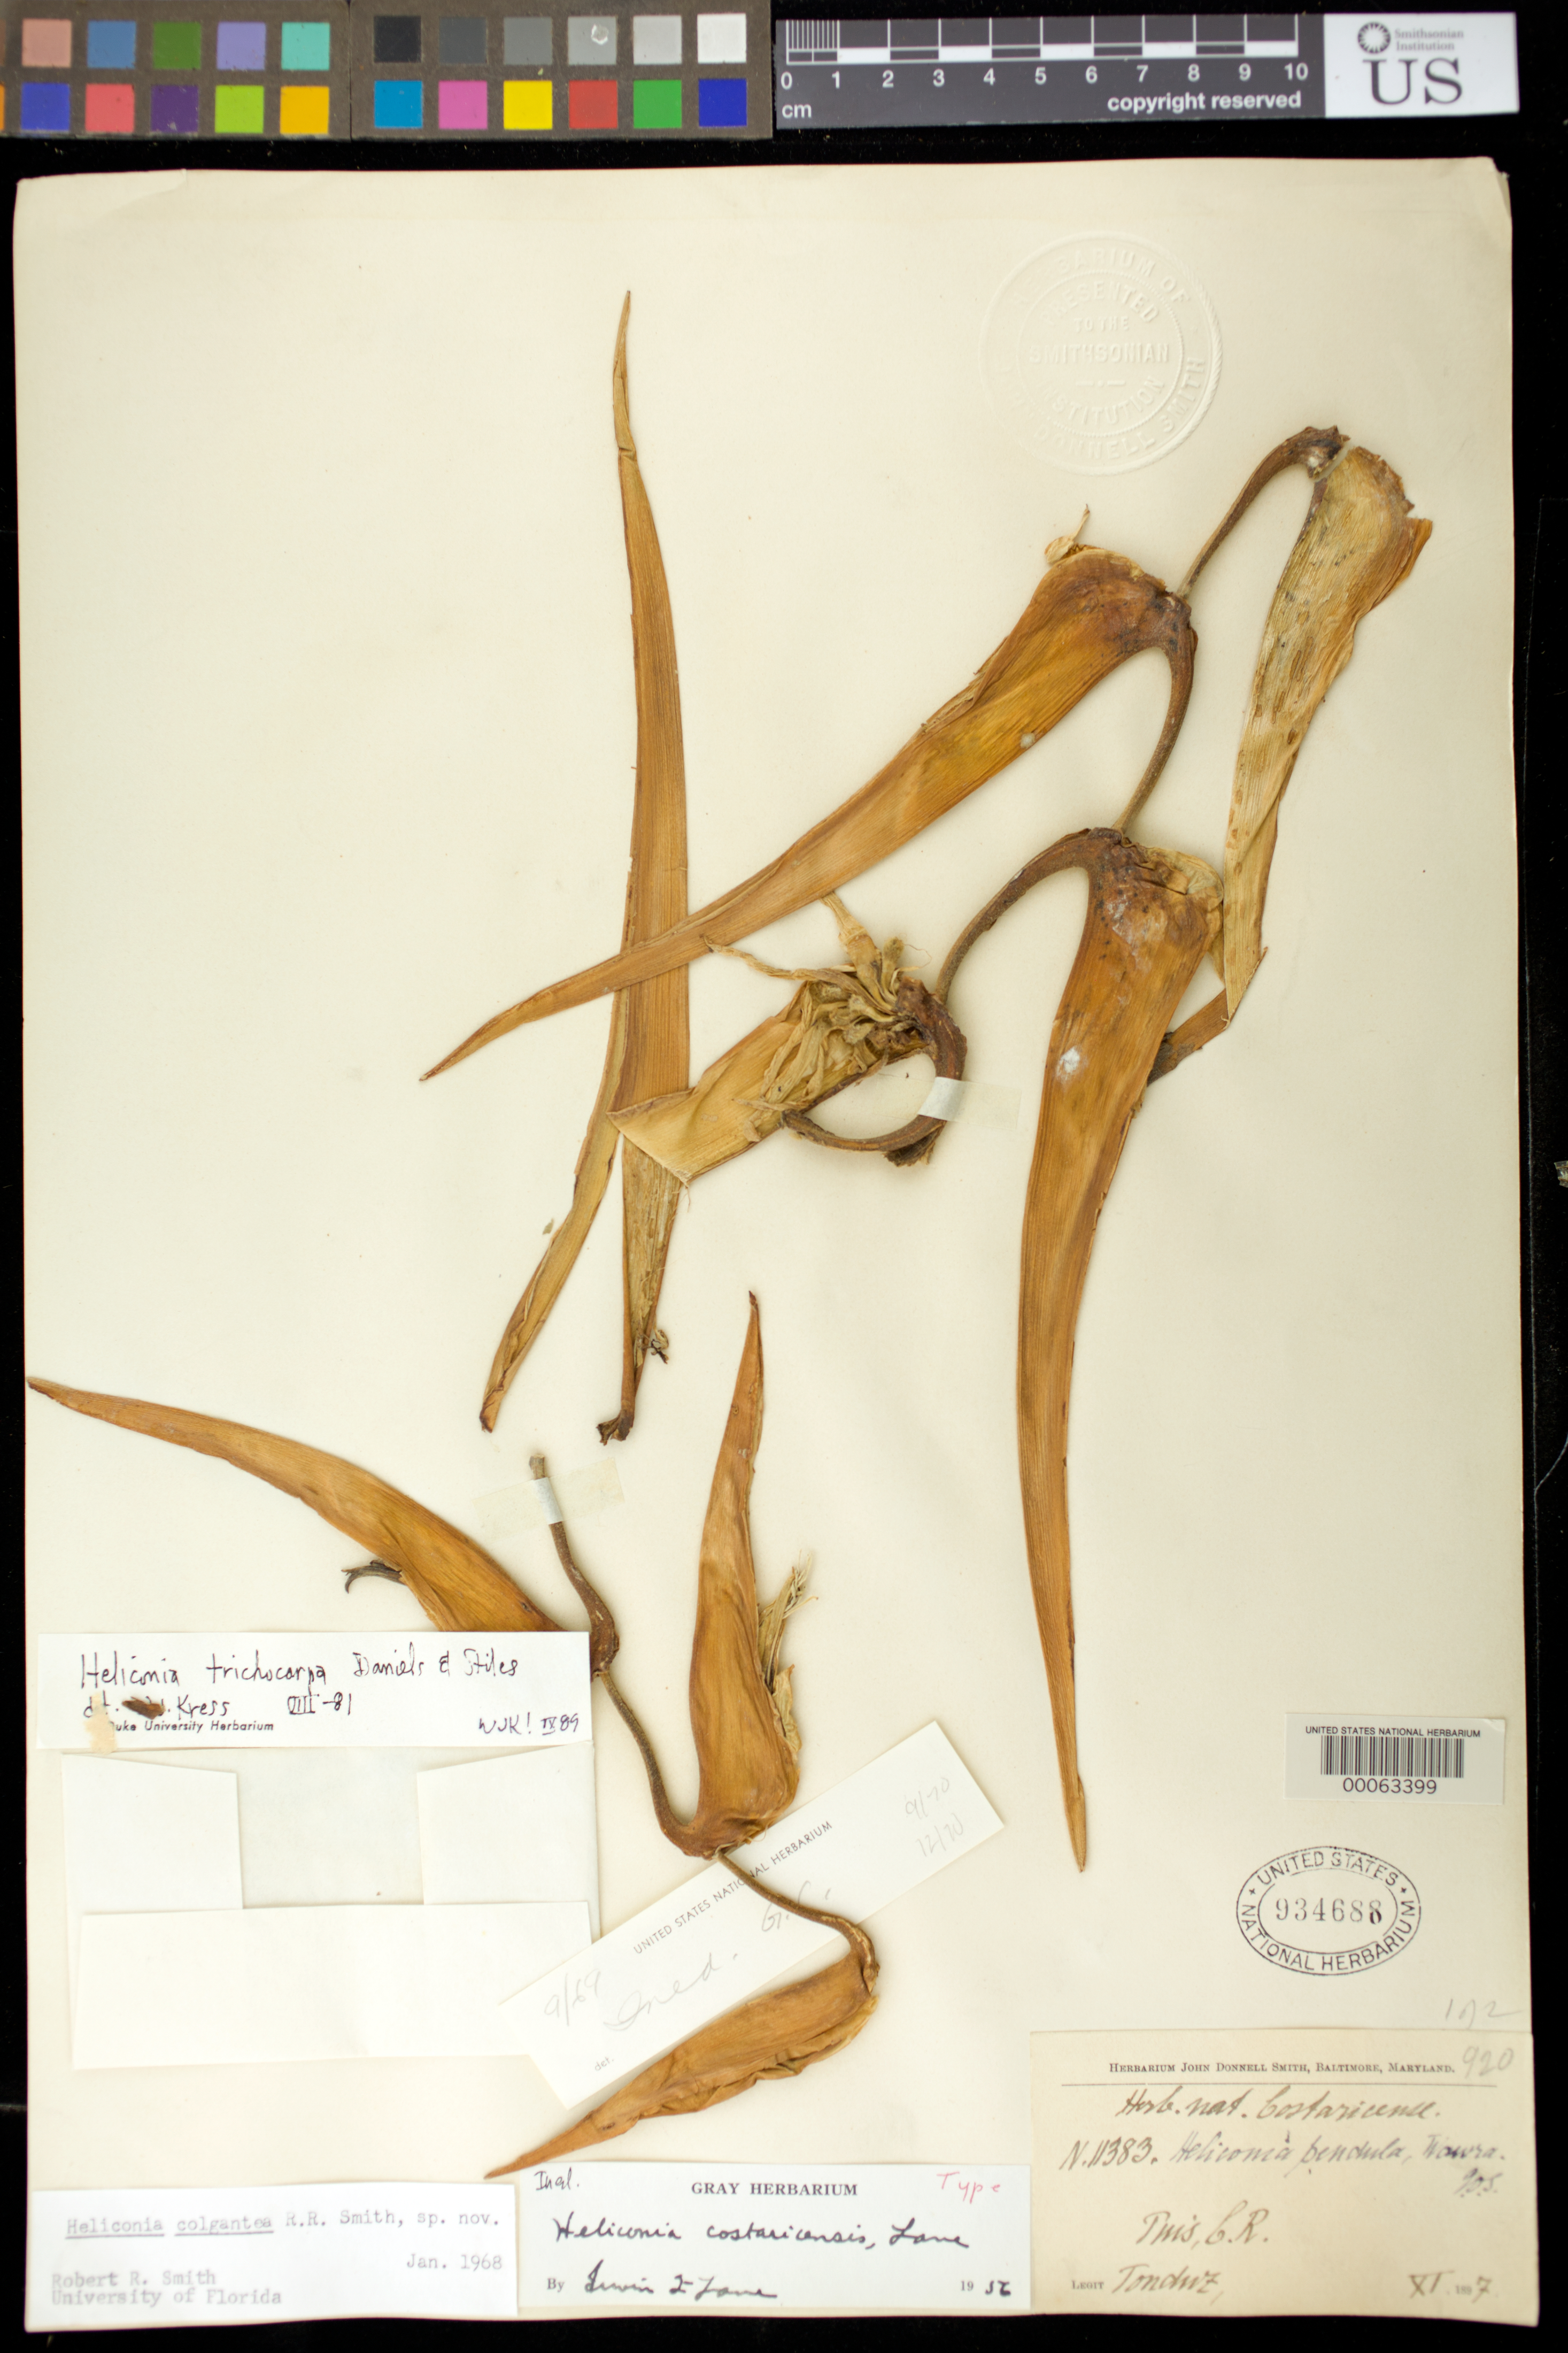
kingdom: Plantae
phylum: Tracheophyta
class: Liliopsida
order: Zingiberales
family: Heliconiaceae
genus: Heliconia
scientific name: Heliconia trichocarpa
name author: G.S. Daniels & F.G. Stiles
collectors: A. Tonduz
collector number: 11383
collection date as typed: Nov 1897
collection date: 1897-11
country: Costa Rica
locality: Tuis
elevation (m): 650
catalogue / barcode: US 934688